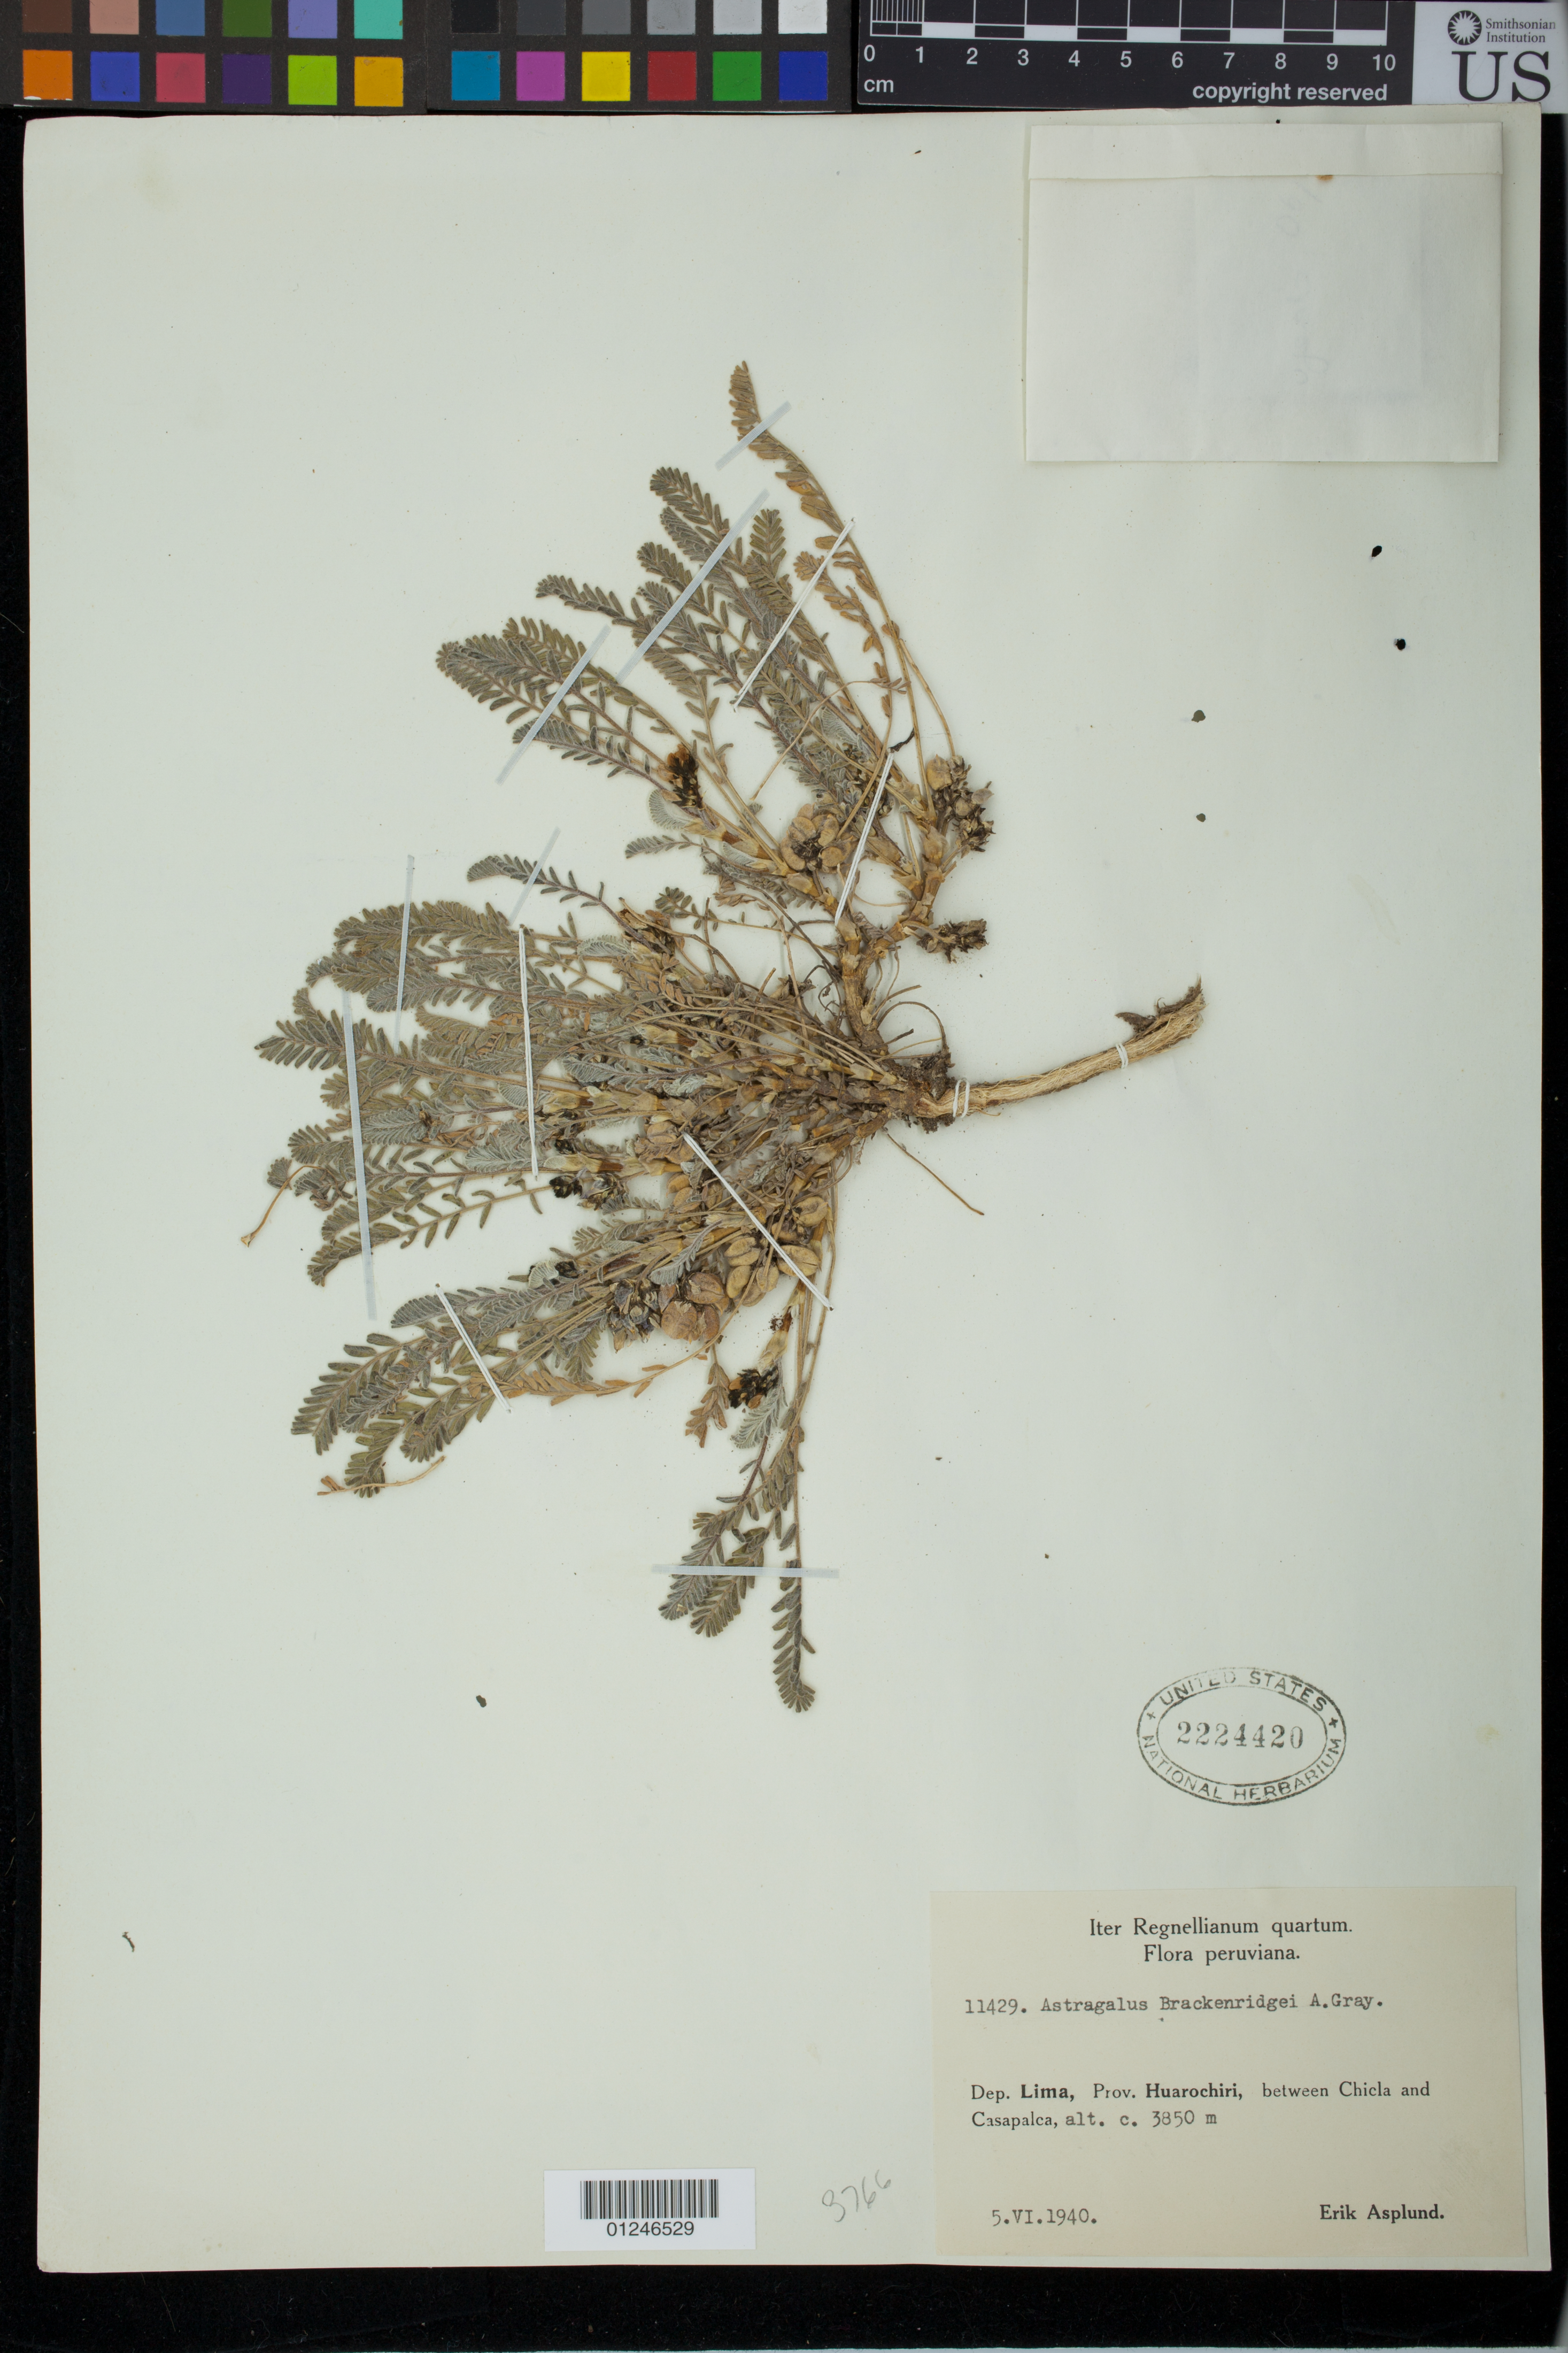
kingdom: Plantae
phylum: Tracheophyta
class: Magnoliopsida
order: Fabales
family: Fabaceae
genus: Astragalus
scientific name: Astragalus brackenridgei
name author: A. Gray in Wilkes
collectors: E. Asplund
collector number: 11429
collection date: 1940-06-06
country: Peru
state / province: Lima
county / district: Huarochirí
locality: Dep. Lima, between Chicla and Casapalca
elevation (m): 3850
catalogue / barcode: US 2224420